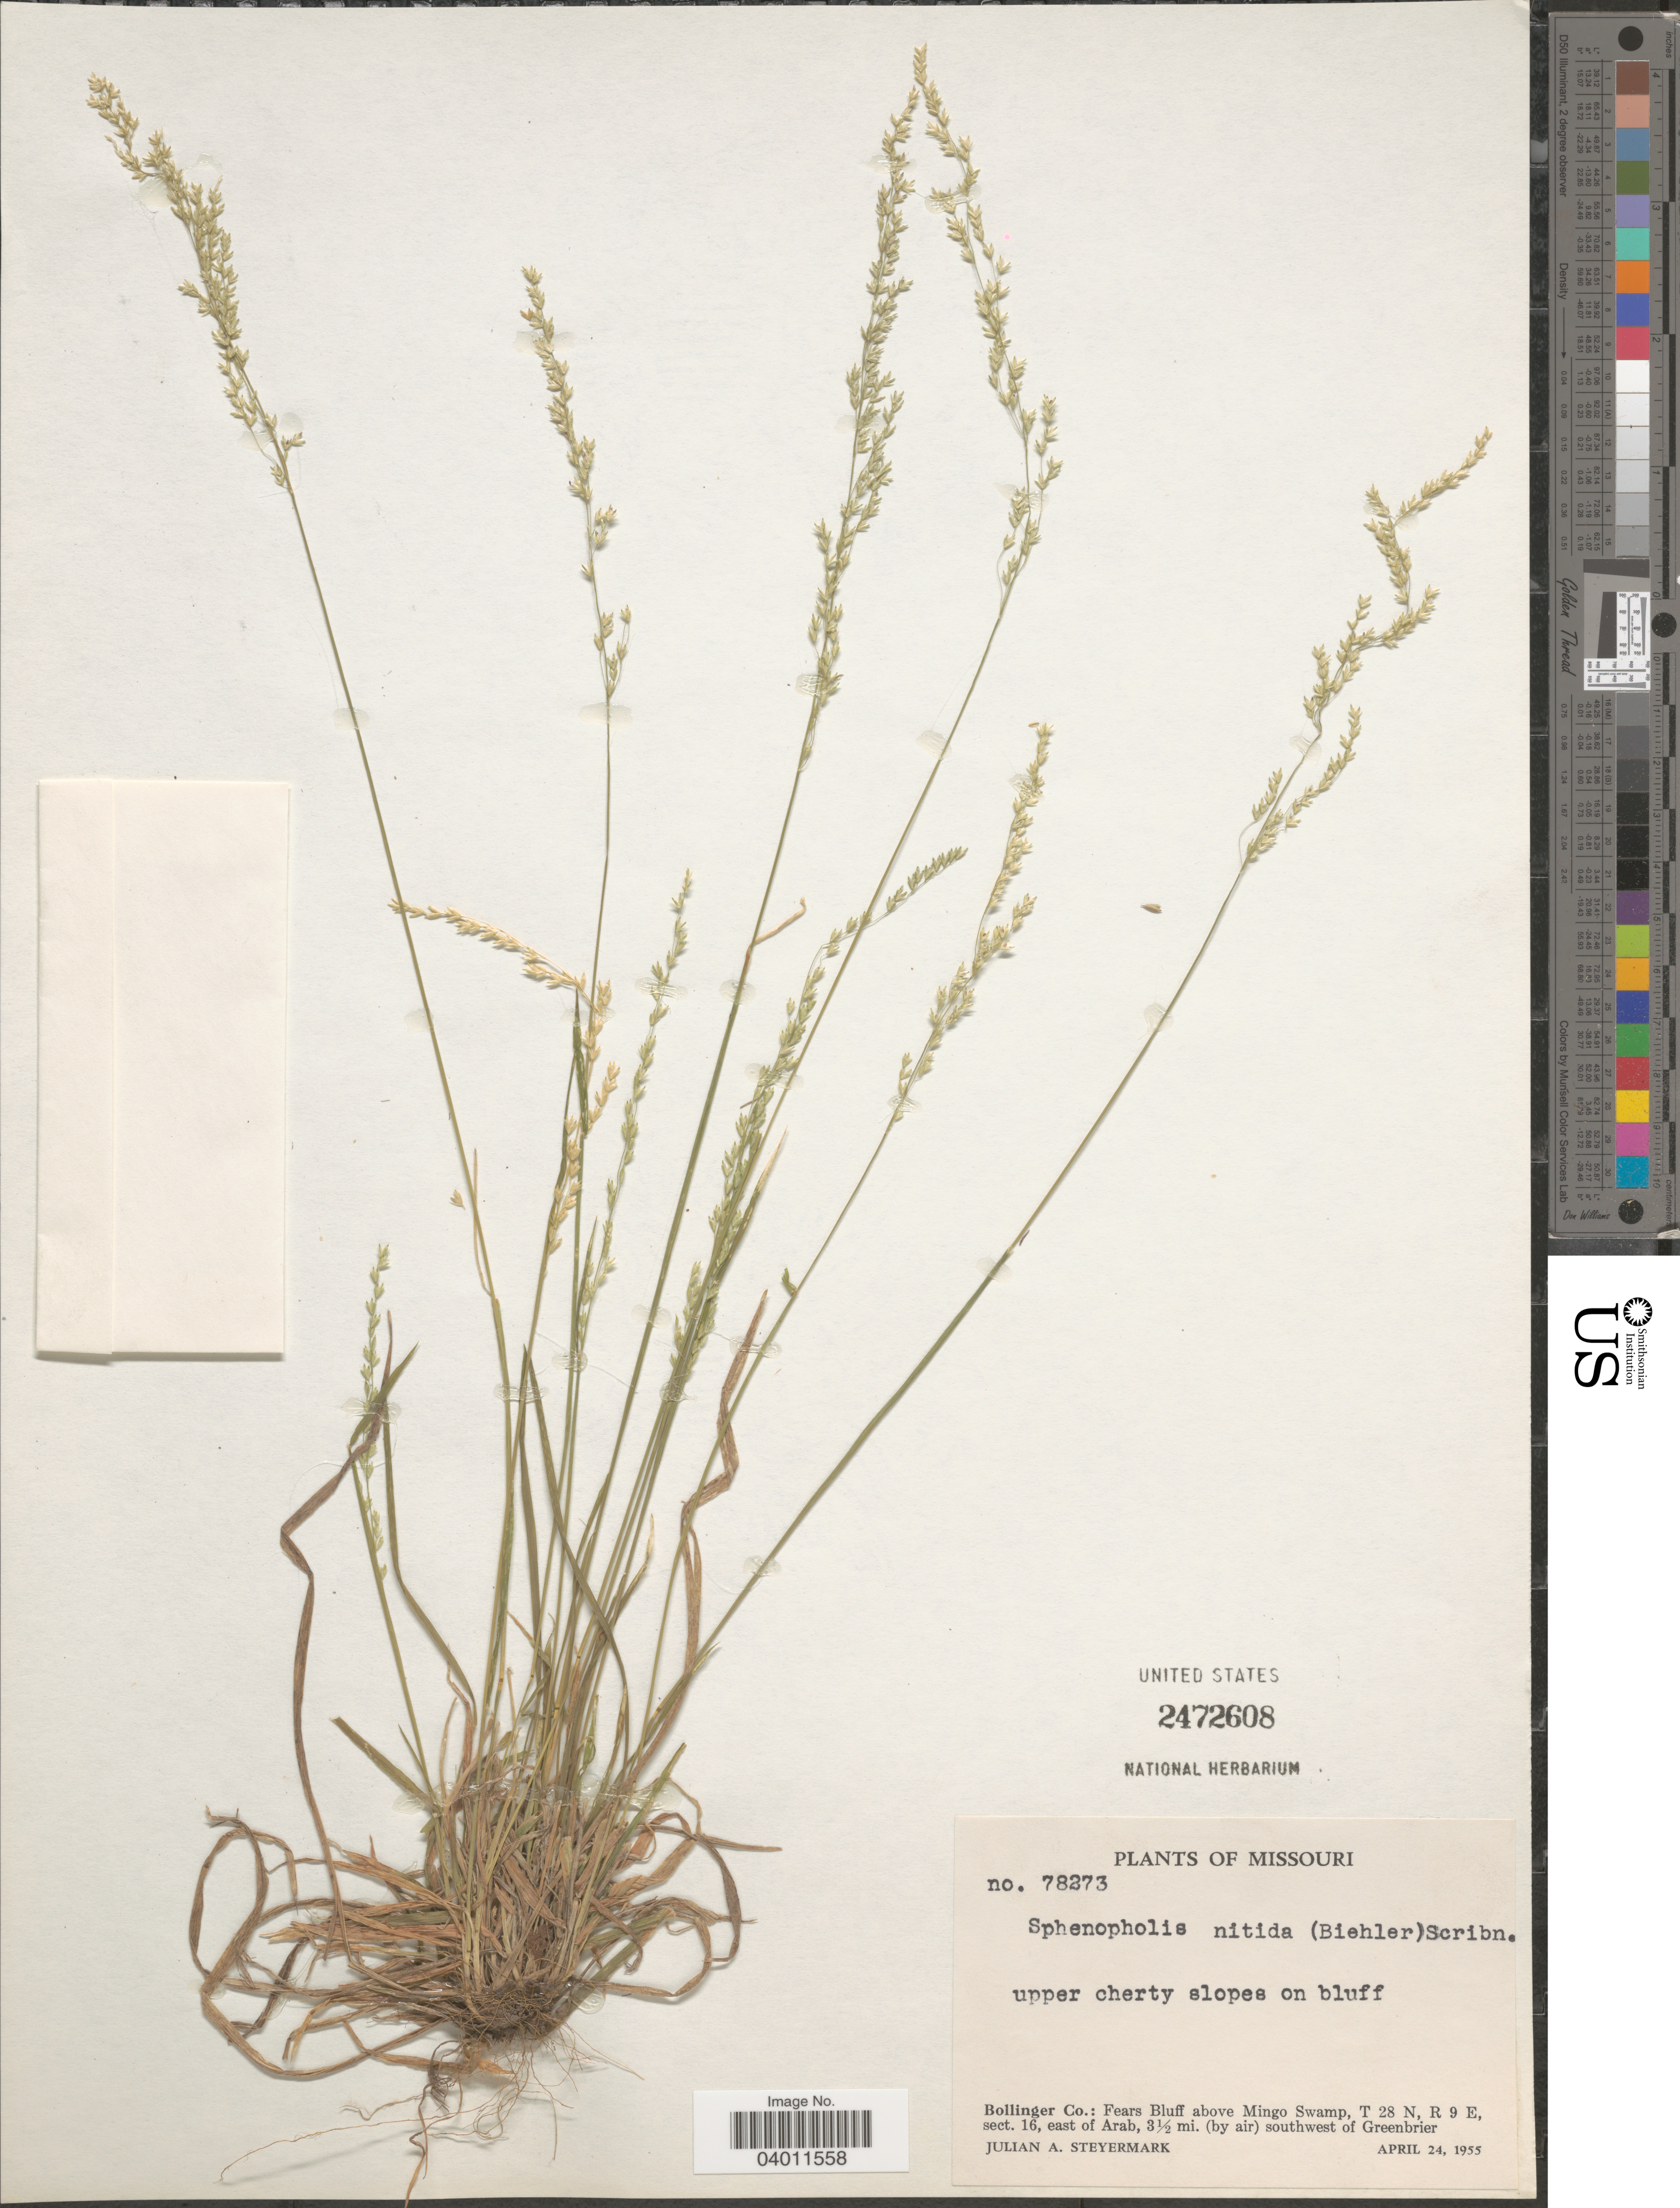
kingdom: Plantae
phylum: Tracheophyta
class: Liliopsida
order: Poales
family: Poaceae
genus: Sphenopholis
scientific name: Sphenopholis nitida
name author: (Biehler) Scribn.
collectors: J. Steyermark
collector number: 78273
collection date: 1955-04-24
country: United States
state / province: Missouri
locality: Bollinger Co.: Fears Bluff above Mingo Swamp, T 28 N, R 9 E, sect. 16, east of Arab, 3½ mi. (by air) southwest of Greenbrier.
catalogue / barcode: US 2472608